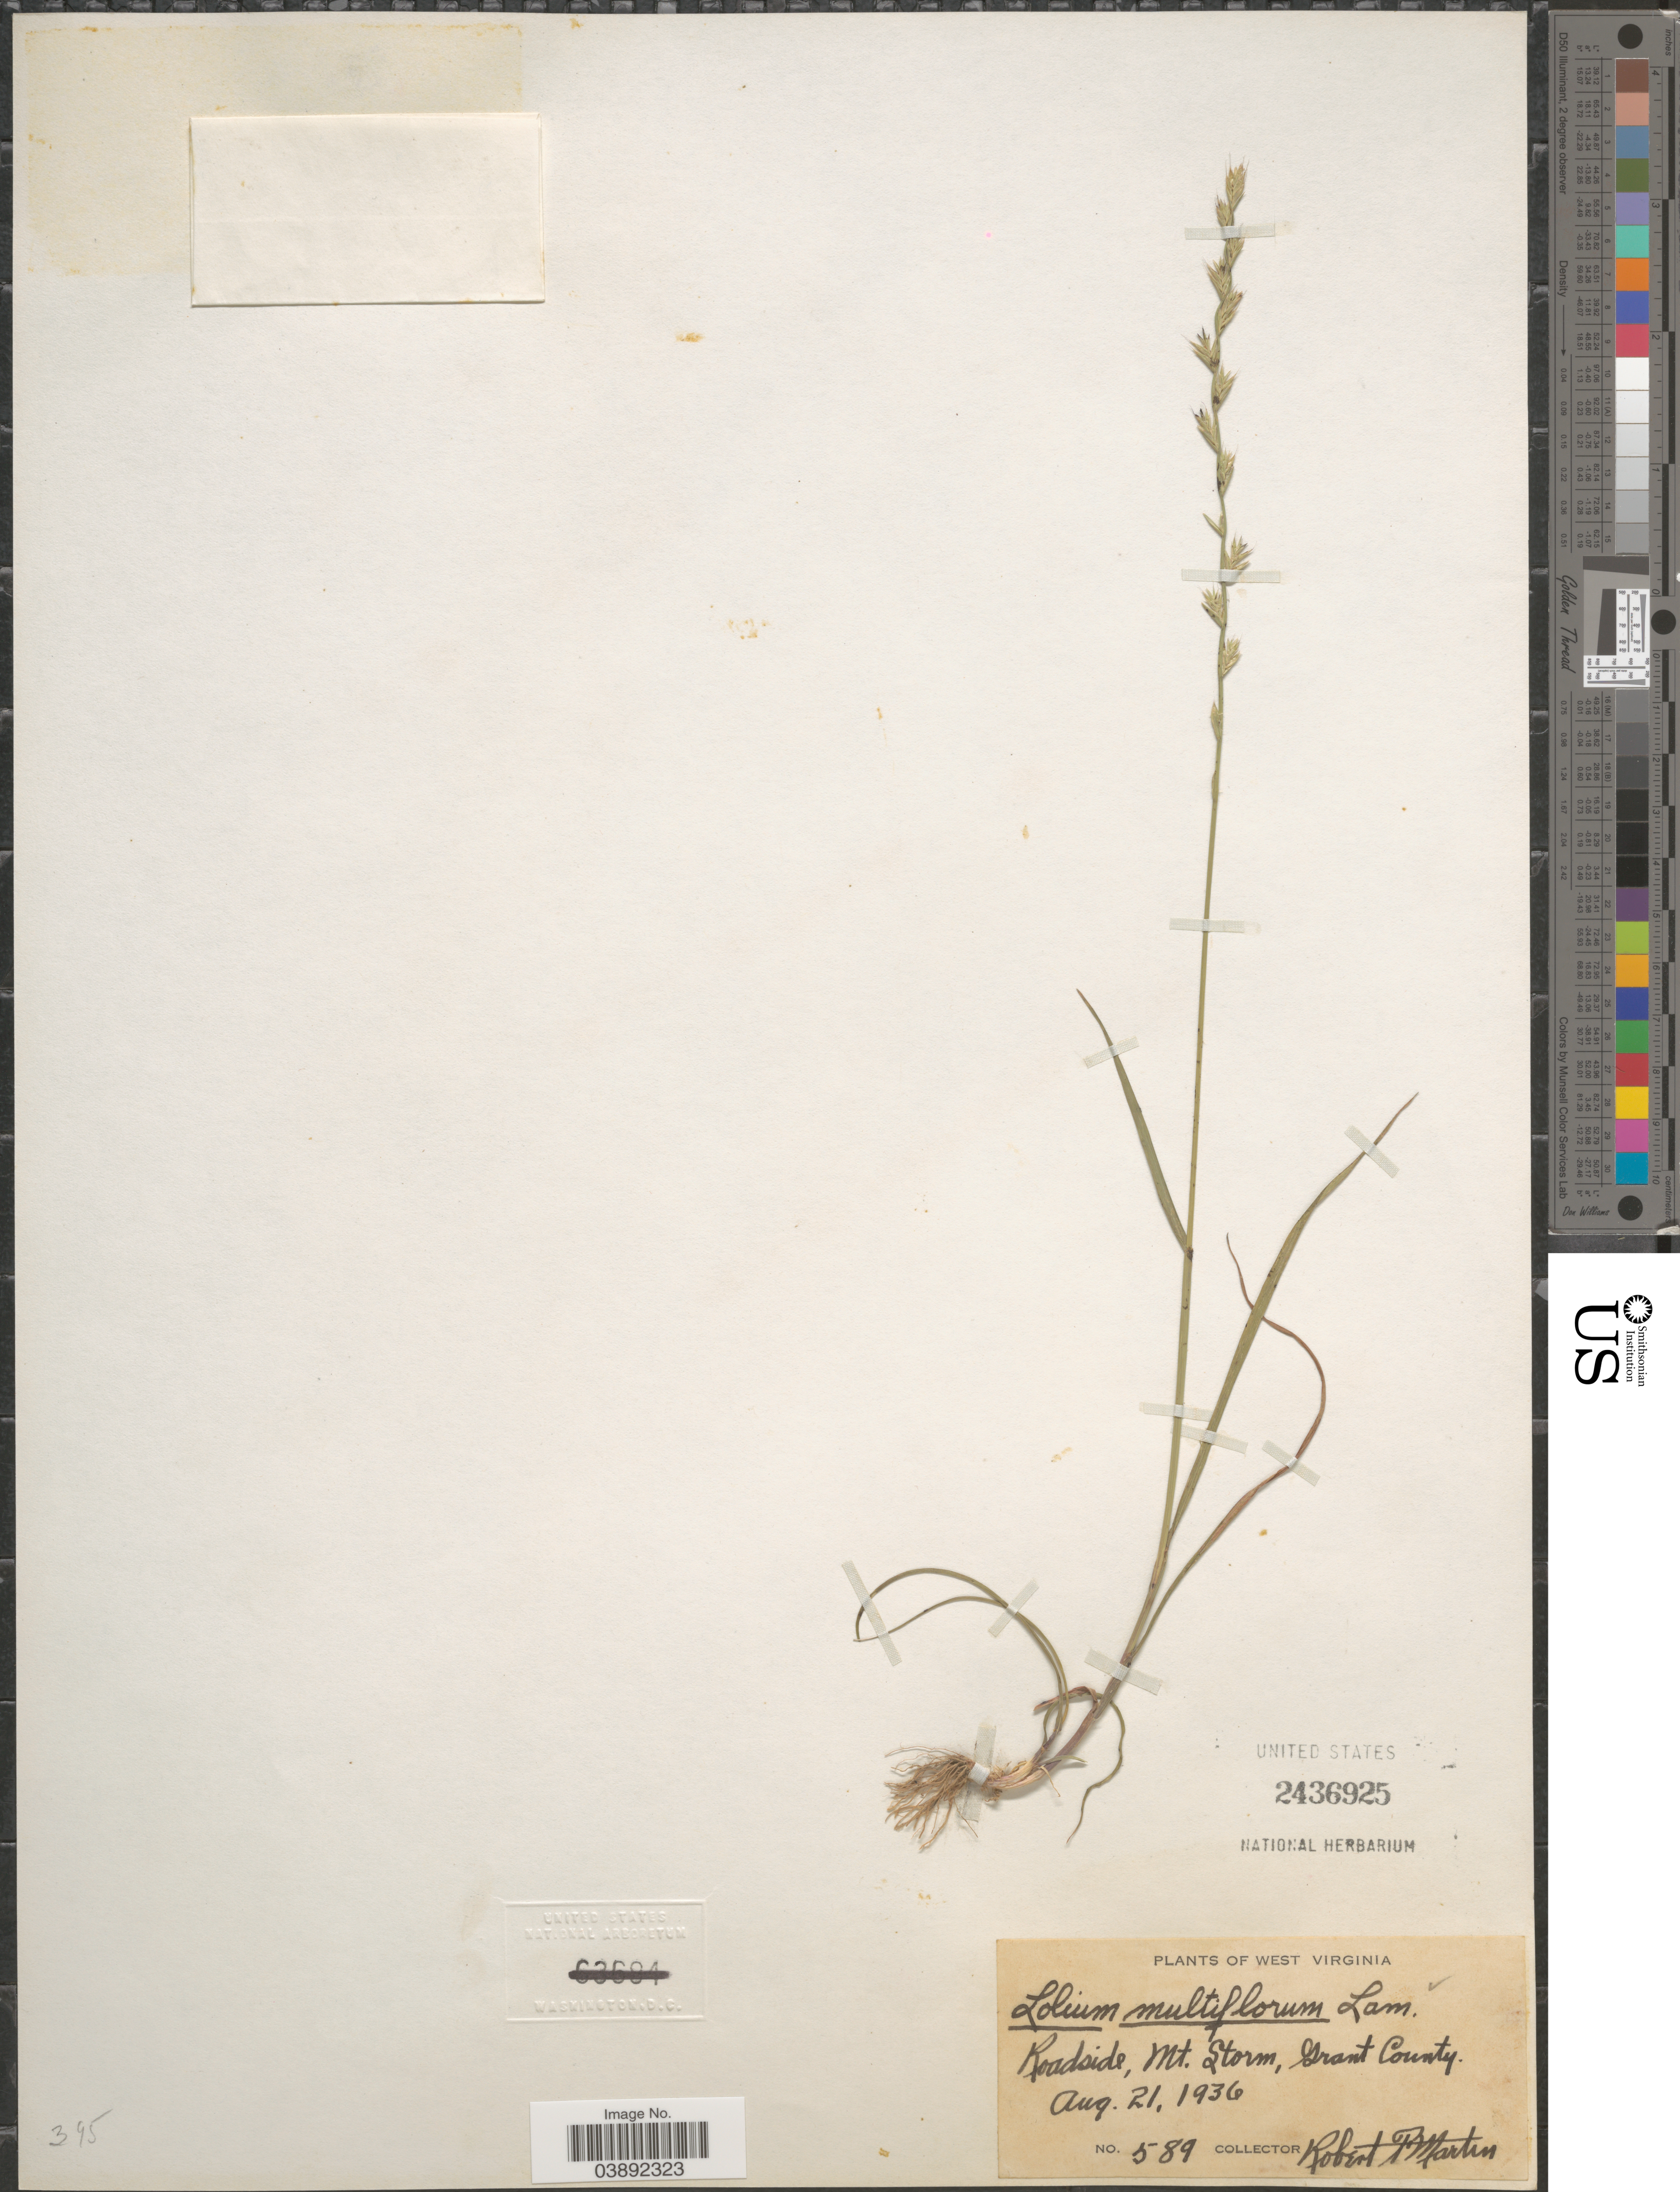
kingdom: Plantae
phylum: Tracheophyta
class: Liliopsida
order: Poales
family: Poaceae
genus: Lolium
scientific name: Lolium multiflorum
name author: Lam.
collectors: R. F. Martin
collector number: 589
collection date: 1936-08-21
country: United States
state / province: West Virginia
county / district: Grant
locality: Roadside, Mt. Storm, Grant County.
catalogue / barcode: US 2436925